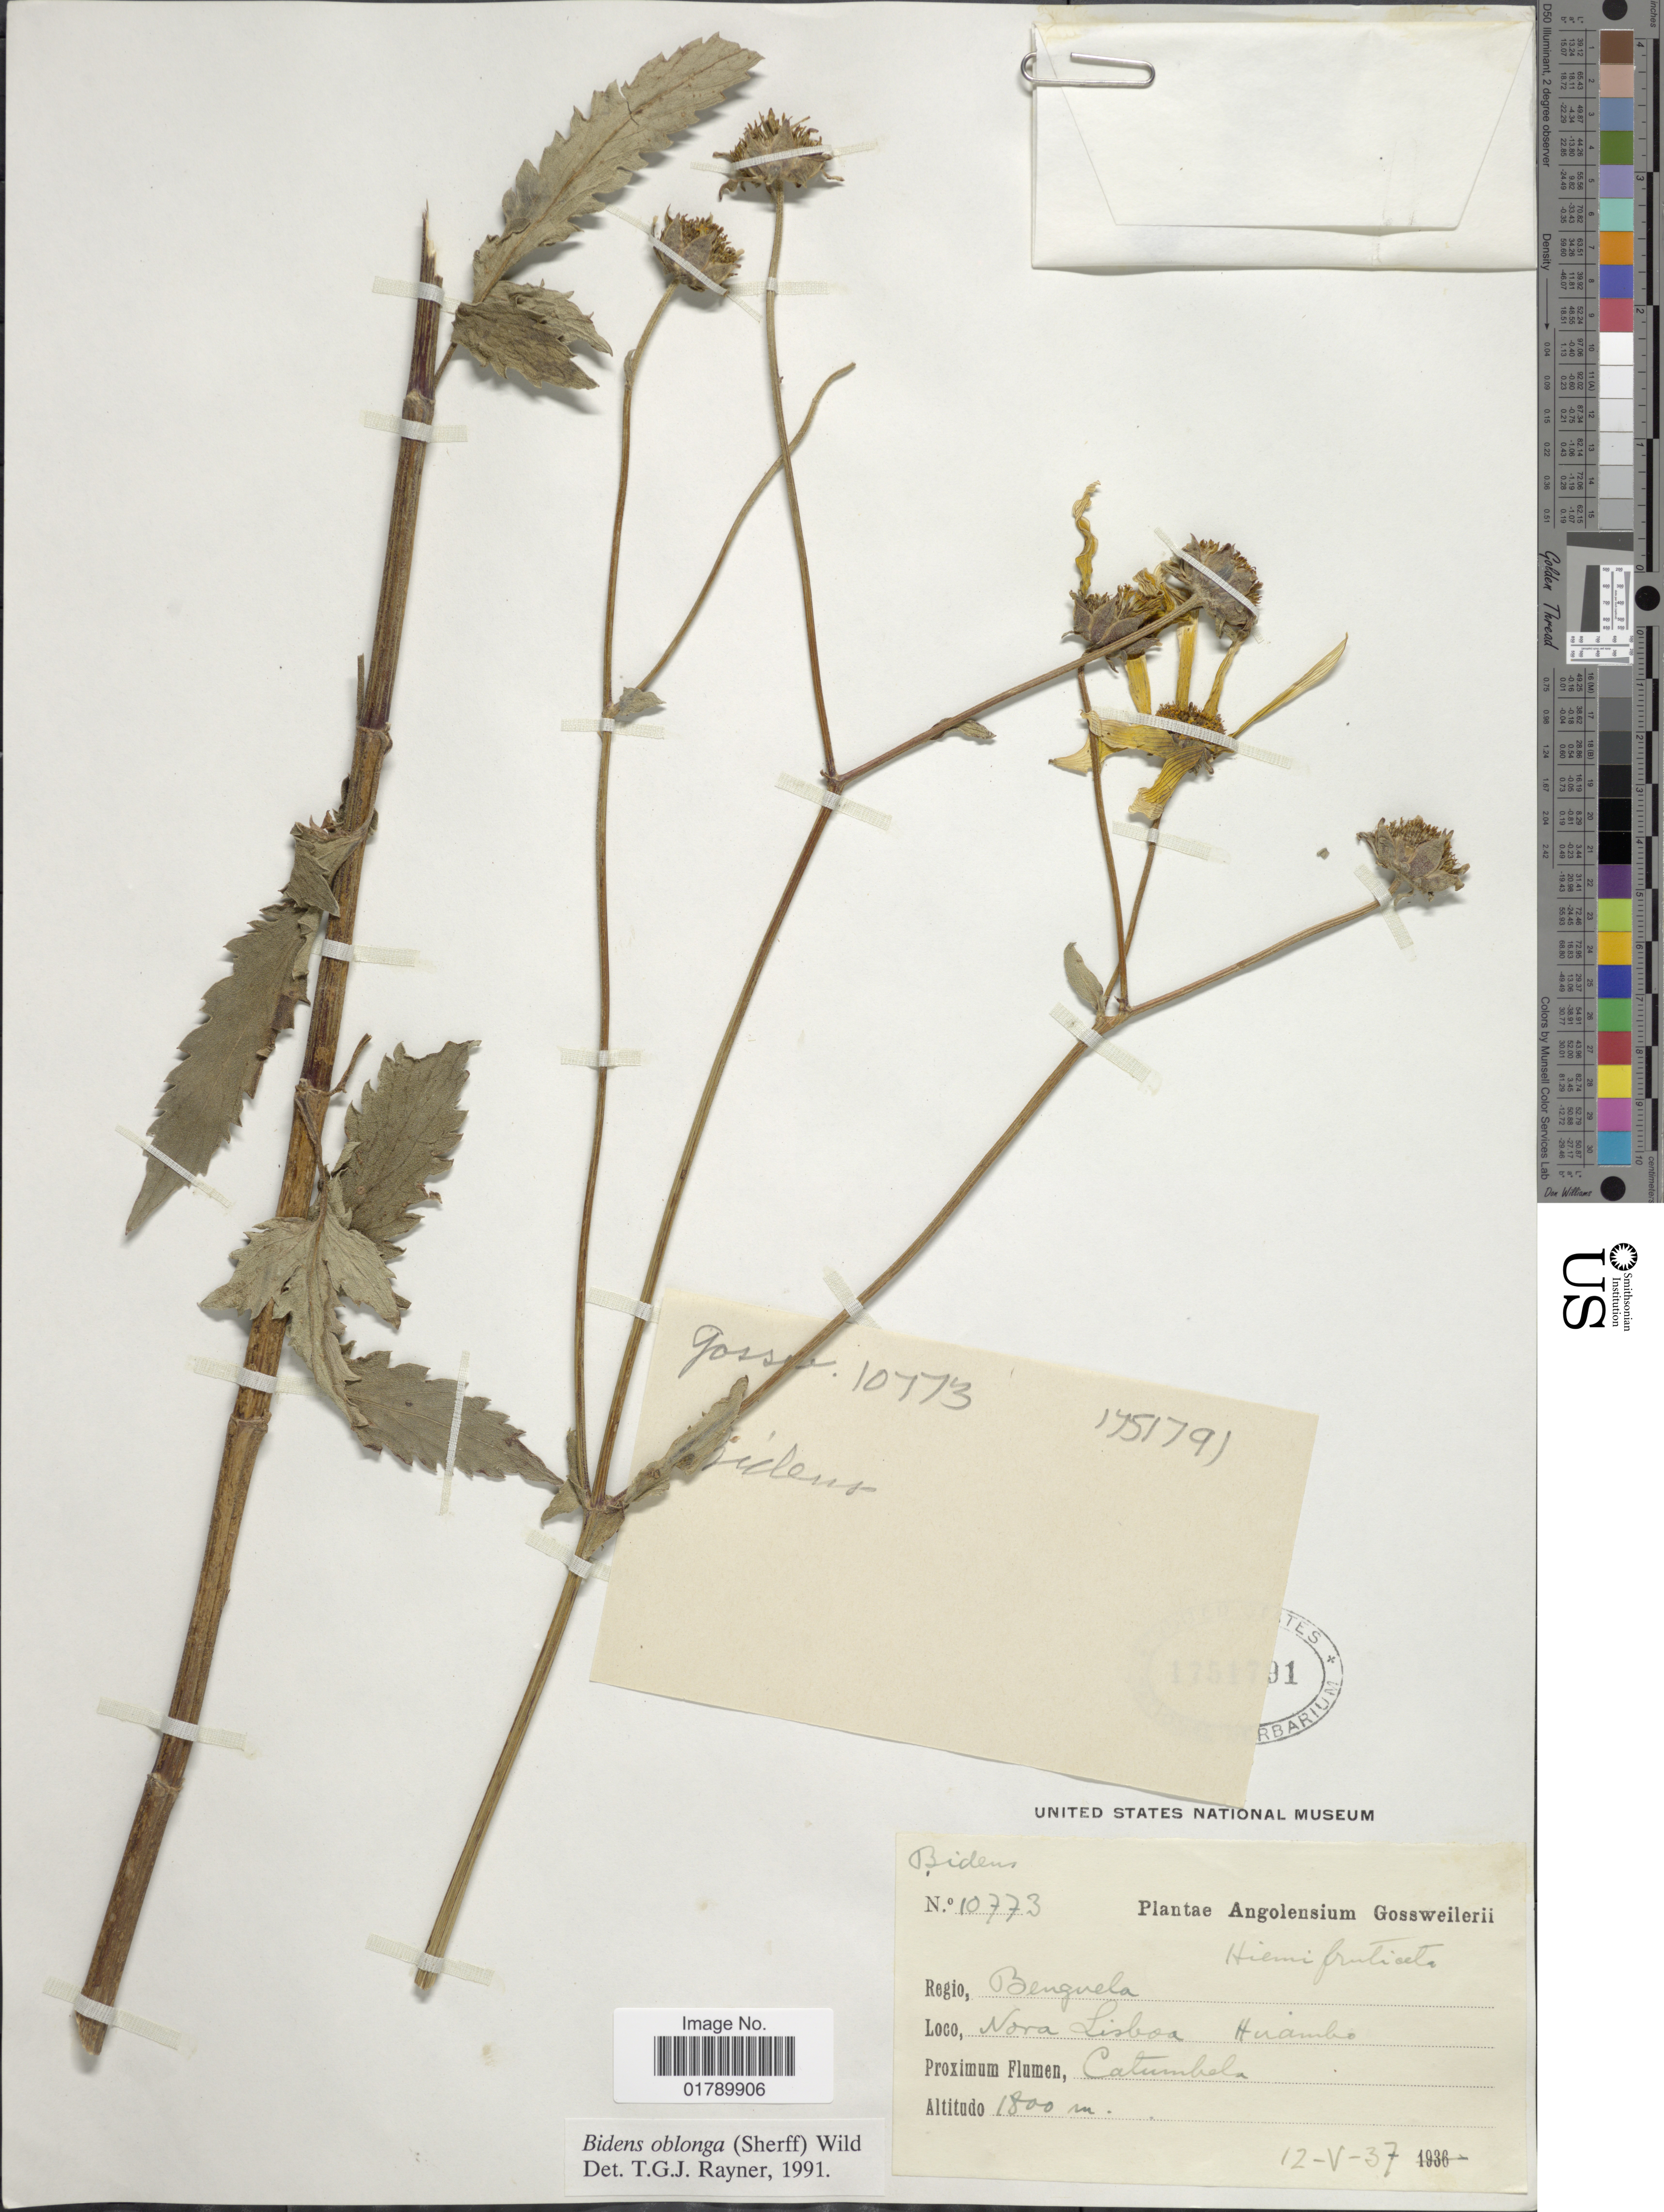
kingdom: Plantae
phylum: Tracheophyta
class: Magnoliopsida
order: Asterales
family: Asteraceae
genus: Bidens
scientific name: Bidens oblonga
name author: (Sherff) Wild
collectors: Gossweiler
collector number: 10773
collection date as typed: Transcribed d/m/y: 12/5/37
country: Angola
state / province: Huambo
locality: Regio, Benguela. Nora Lisboa Huambo. Proximum Flumen, Cotumbela.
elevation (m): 1800